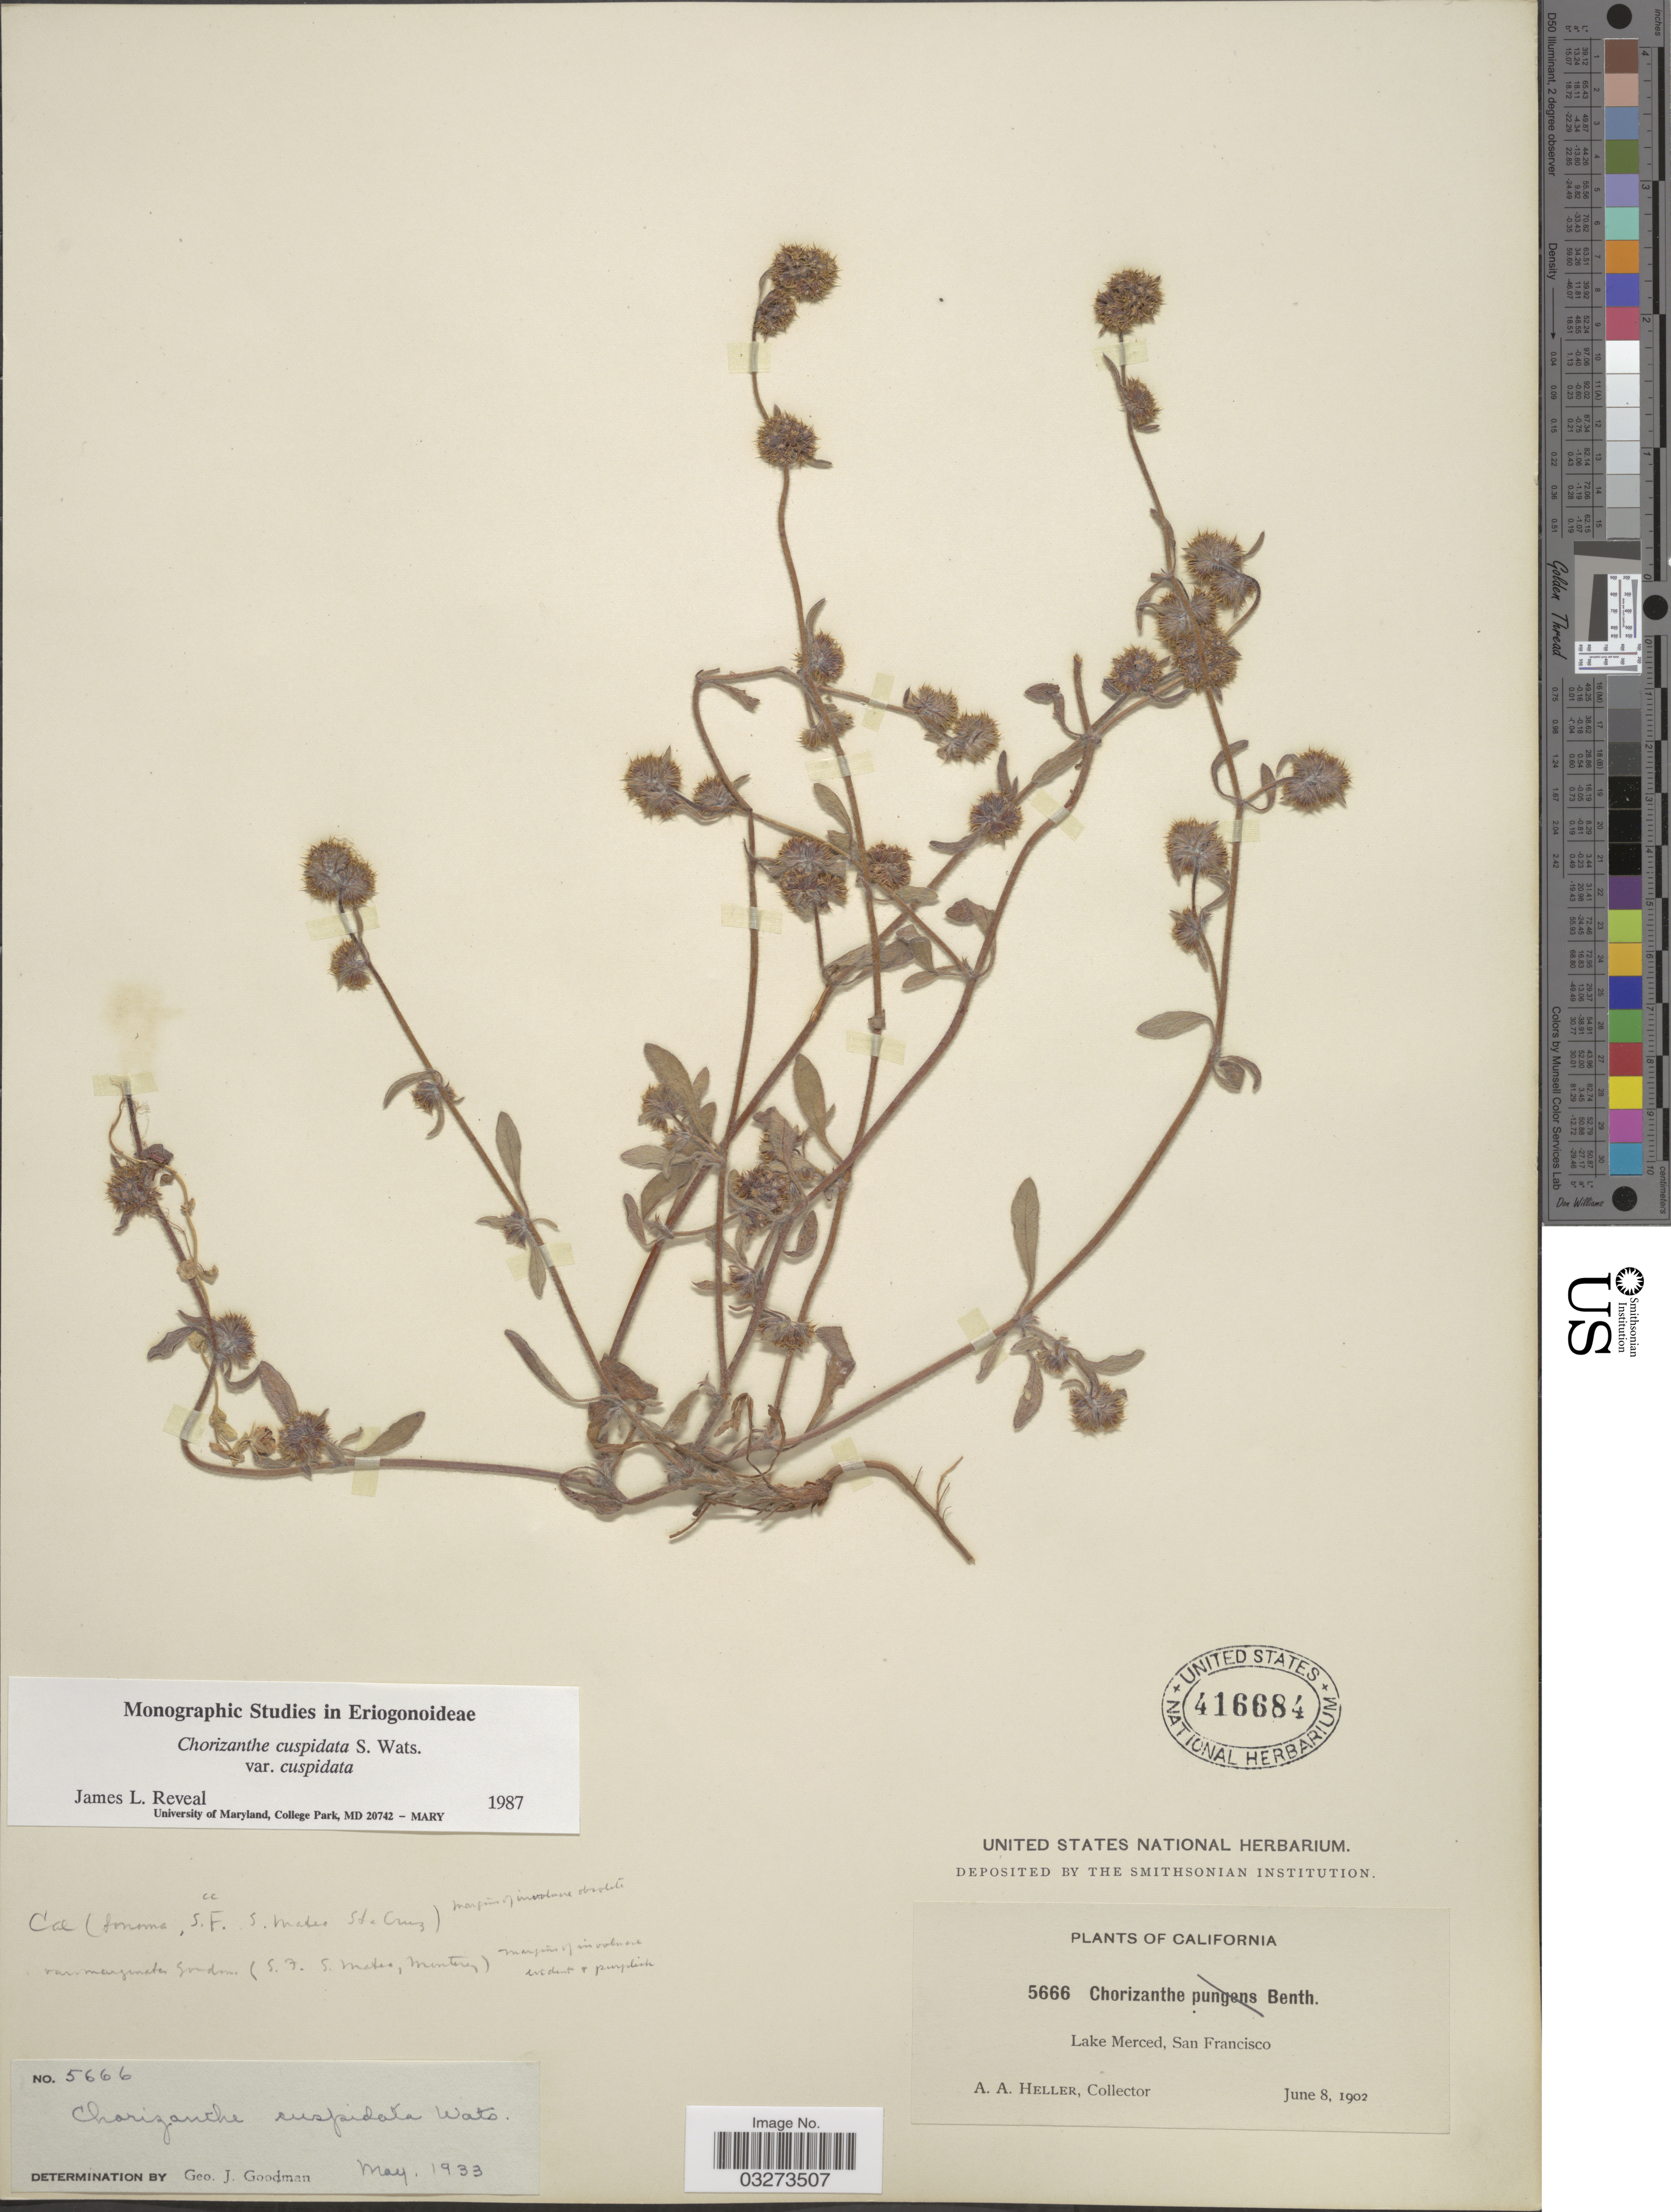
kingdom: Plantae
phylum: Tracheophyta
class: Magnoliopsida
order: Caryophyllales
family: Polygonaceae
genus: Chorizanthe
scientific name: Chorizanthe cuspidata var. cuspidata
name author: S. Watson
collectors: A. A. Heller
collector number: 5666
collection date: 1902-06-08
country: United States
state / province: California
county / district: San Francisco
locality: Lake Merced, San Francisco.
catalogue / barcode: US 416684